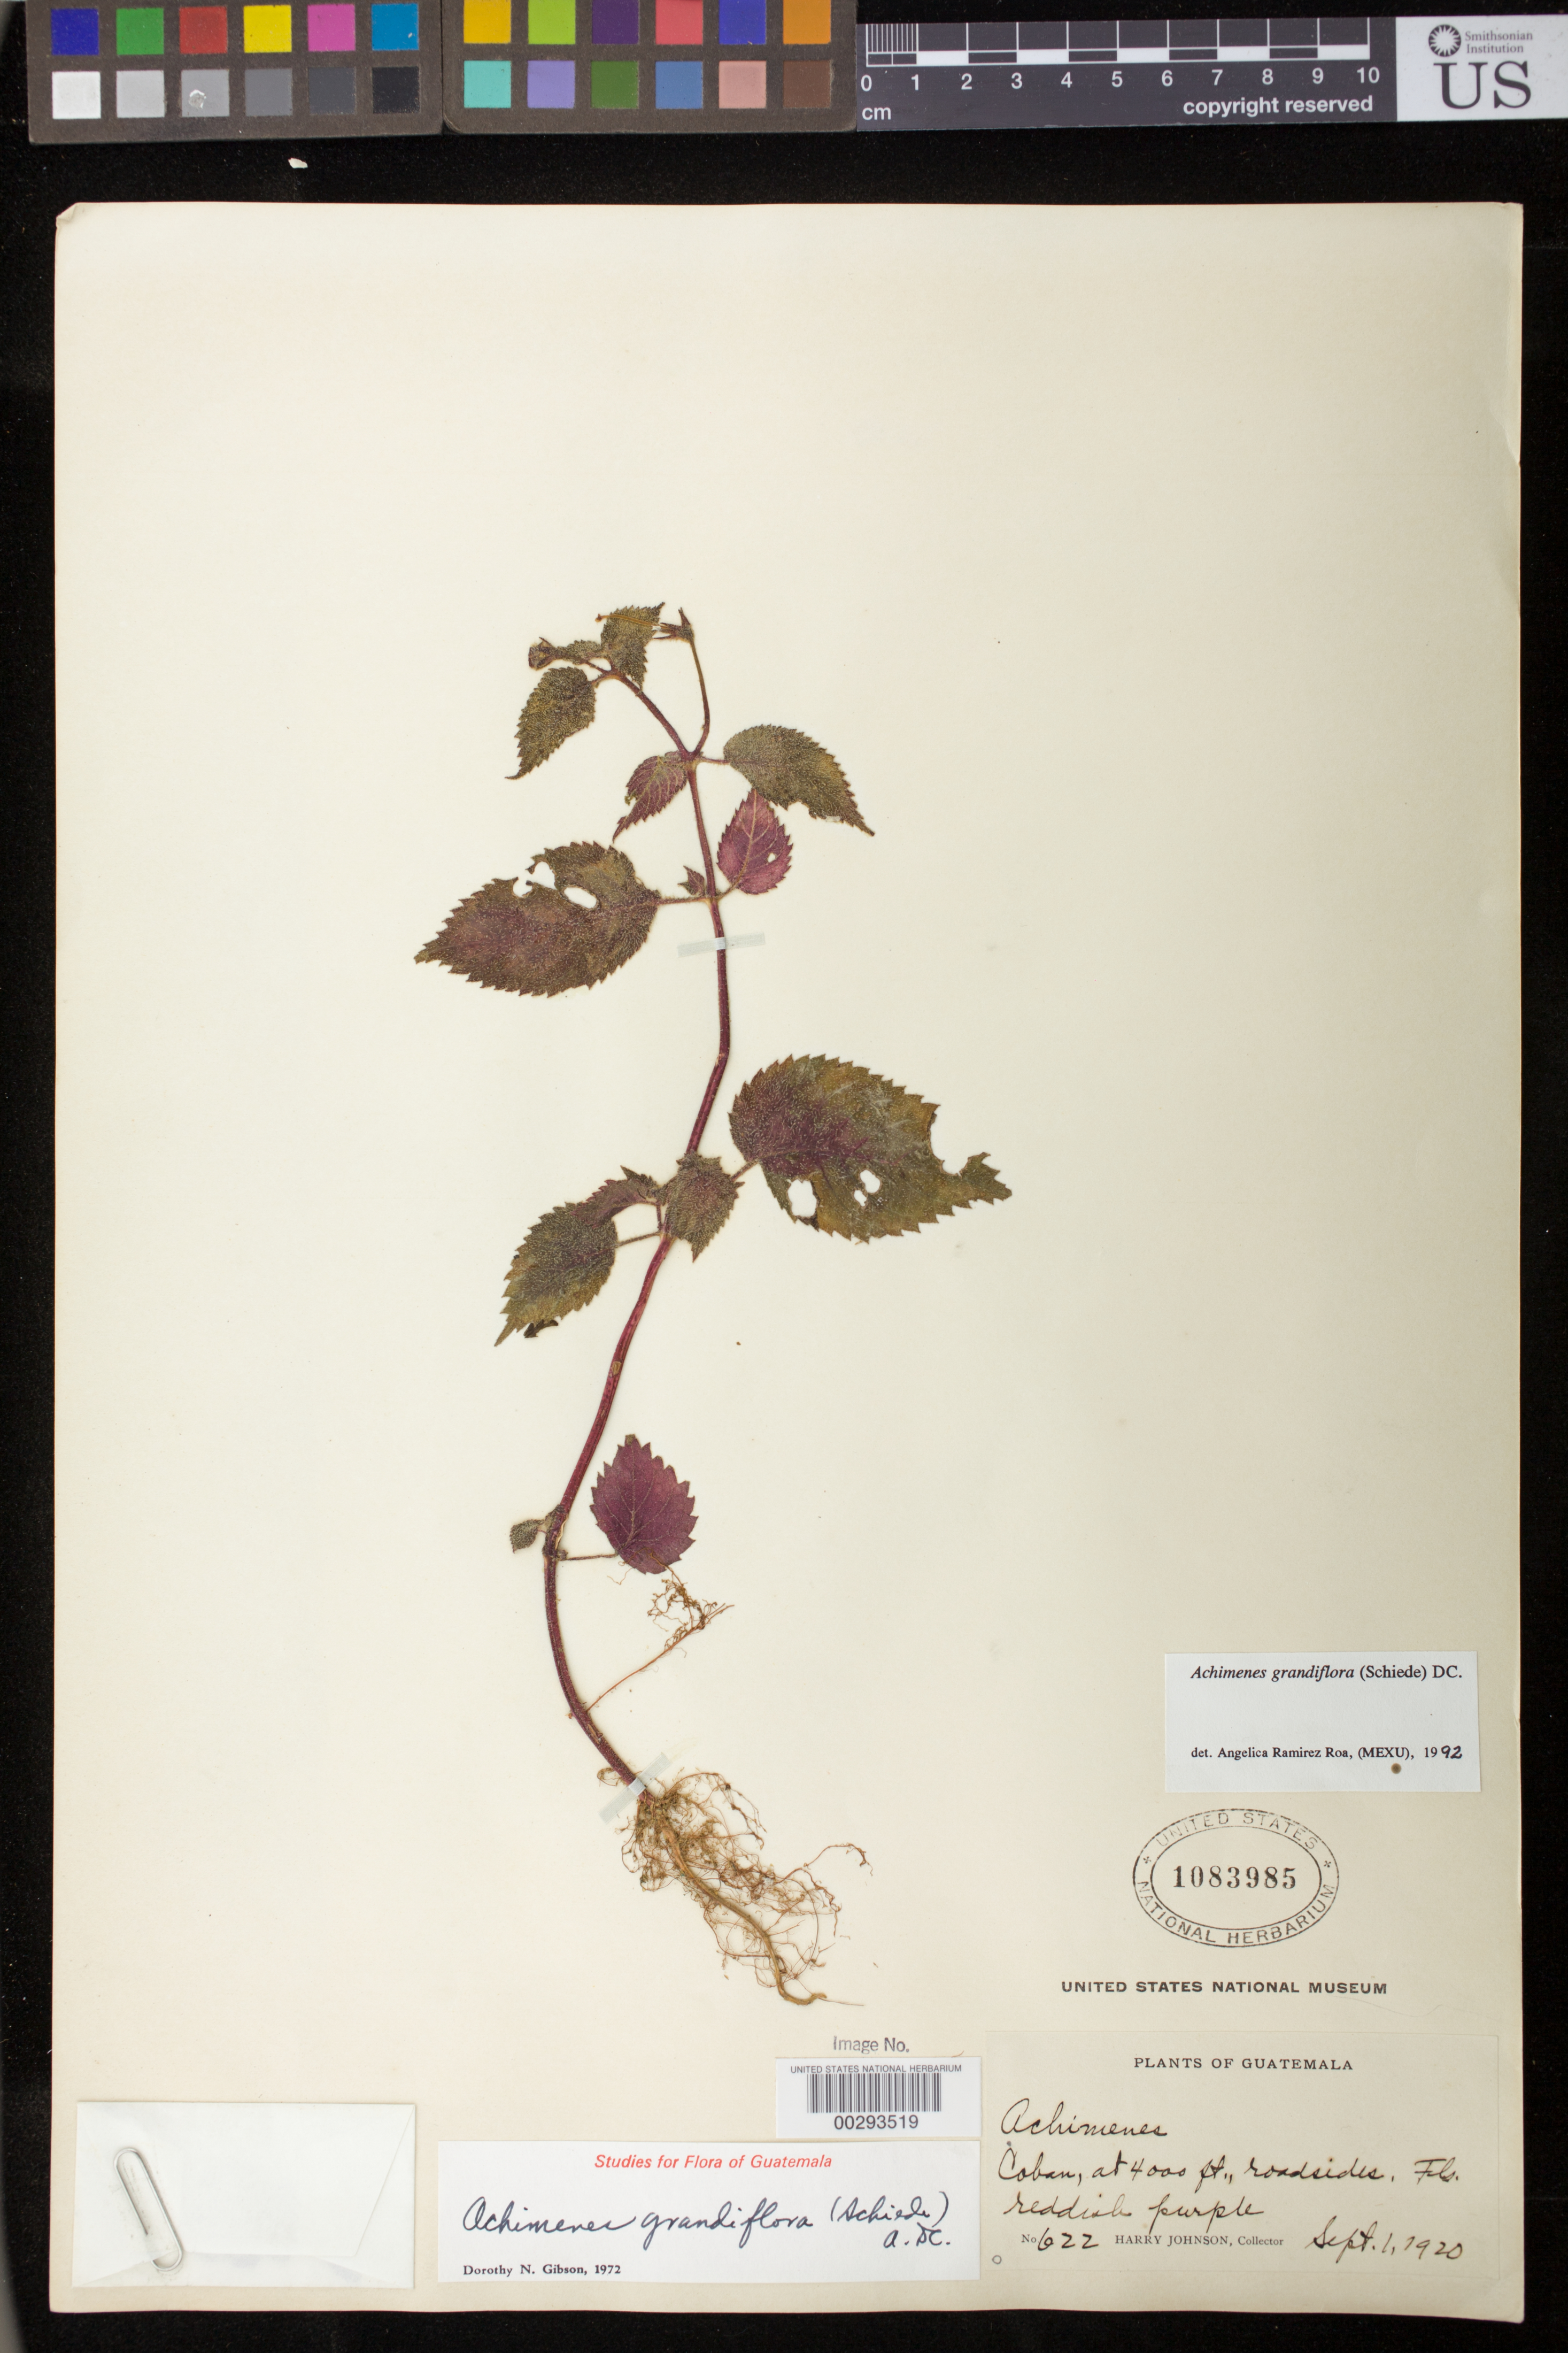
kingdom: Plantae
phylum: Tracheophyta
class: Magnoliopsida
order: Lamiales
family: Gesneriaceae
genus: Achimenes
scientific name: Achimenes grandiflora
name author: (Schiede) DC.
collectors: H. Johnson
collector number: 622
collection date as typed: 01 Sep 1920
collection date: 1920-09-01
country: Guatemala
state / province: Alta Verapaz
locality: Coban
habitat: Roadsides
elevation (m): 1219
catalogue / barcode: US 1083985